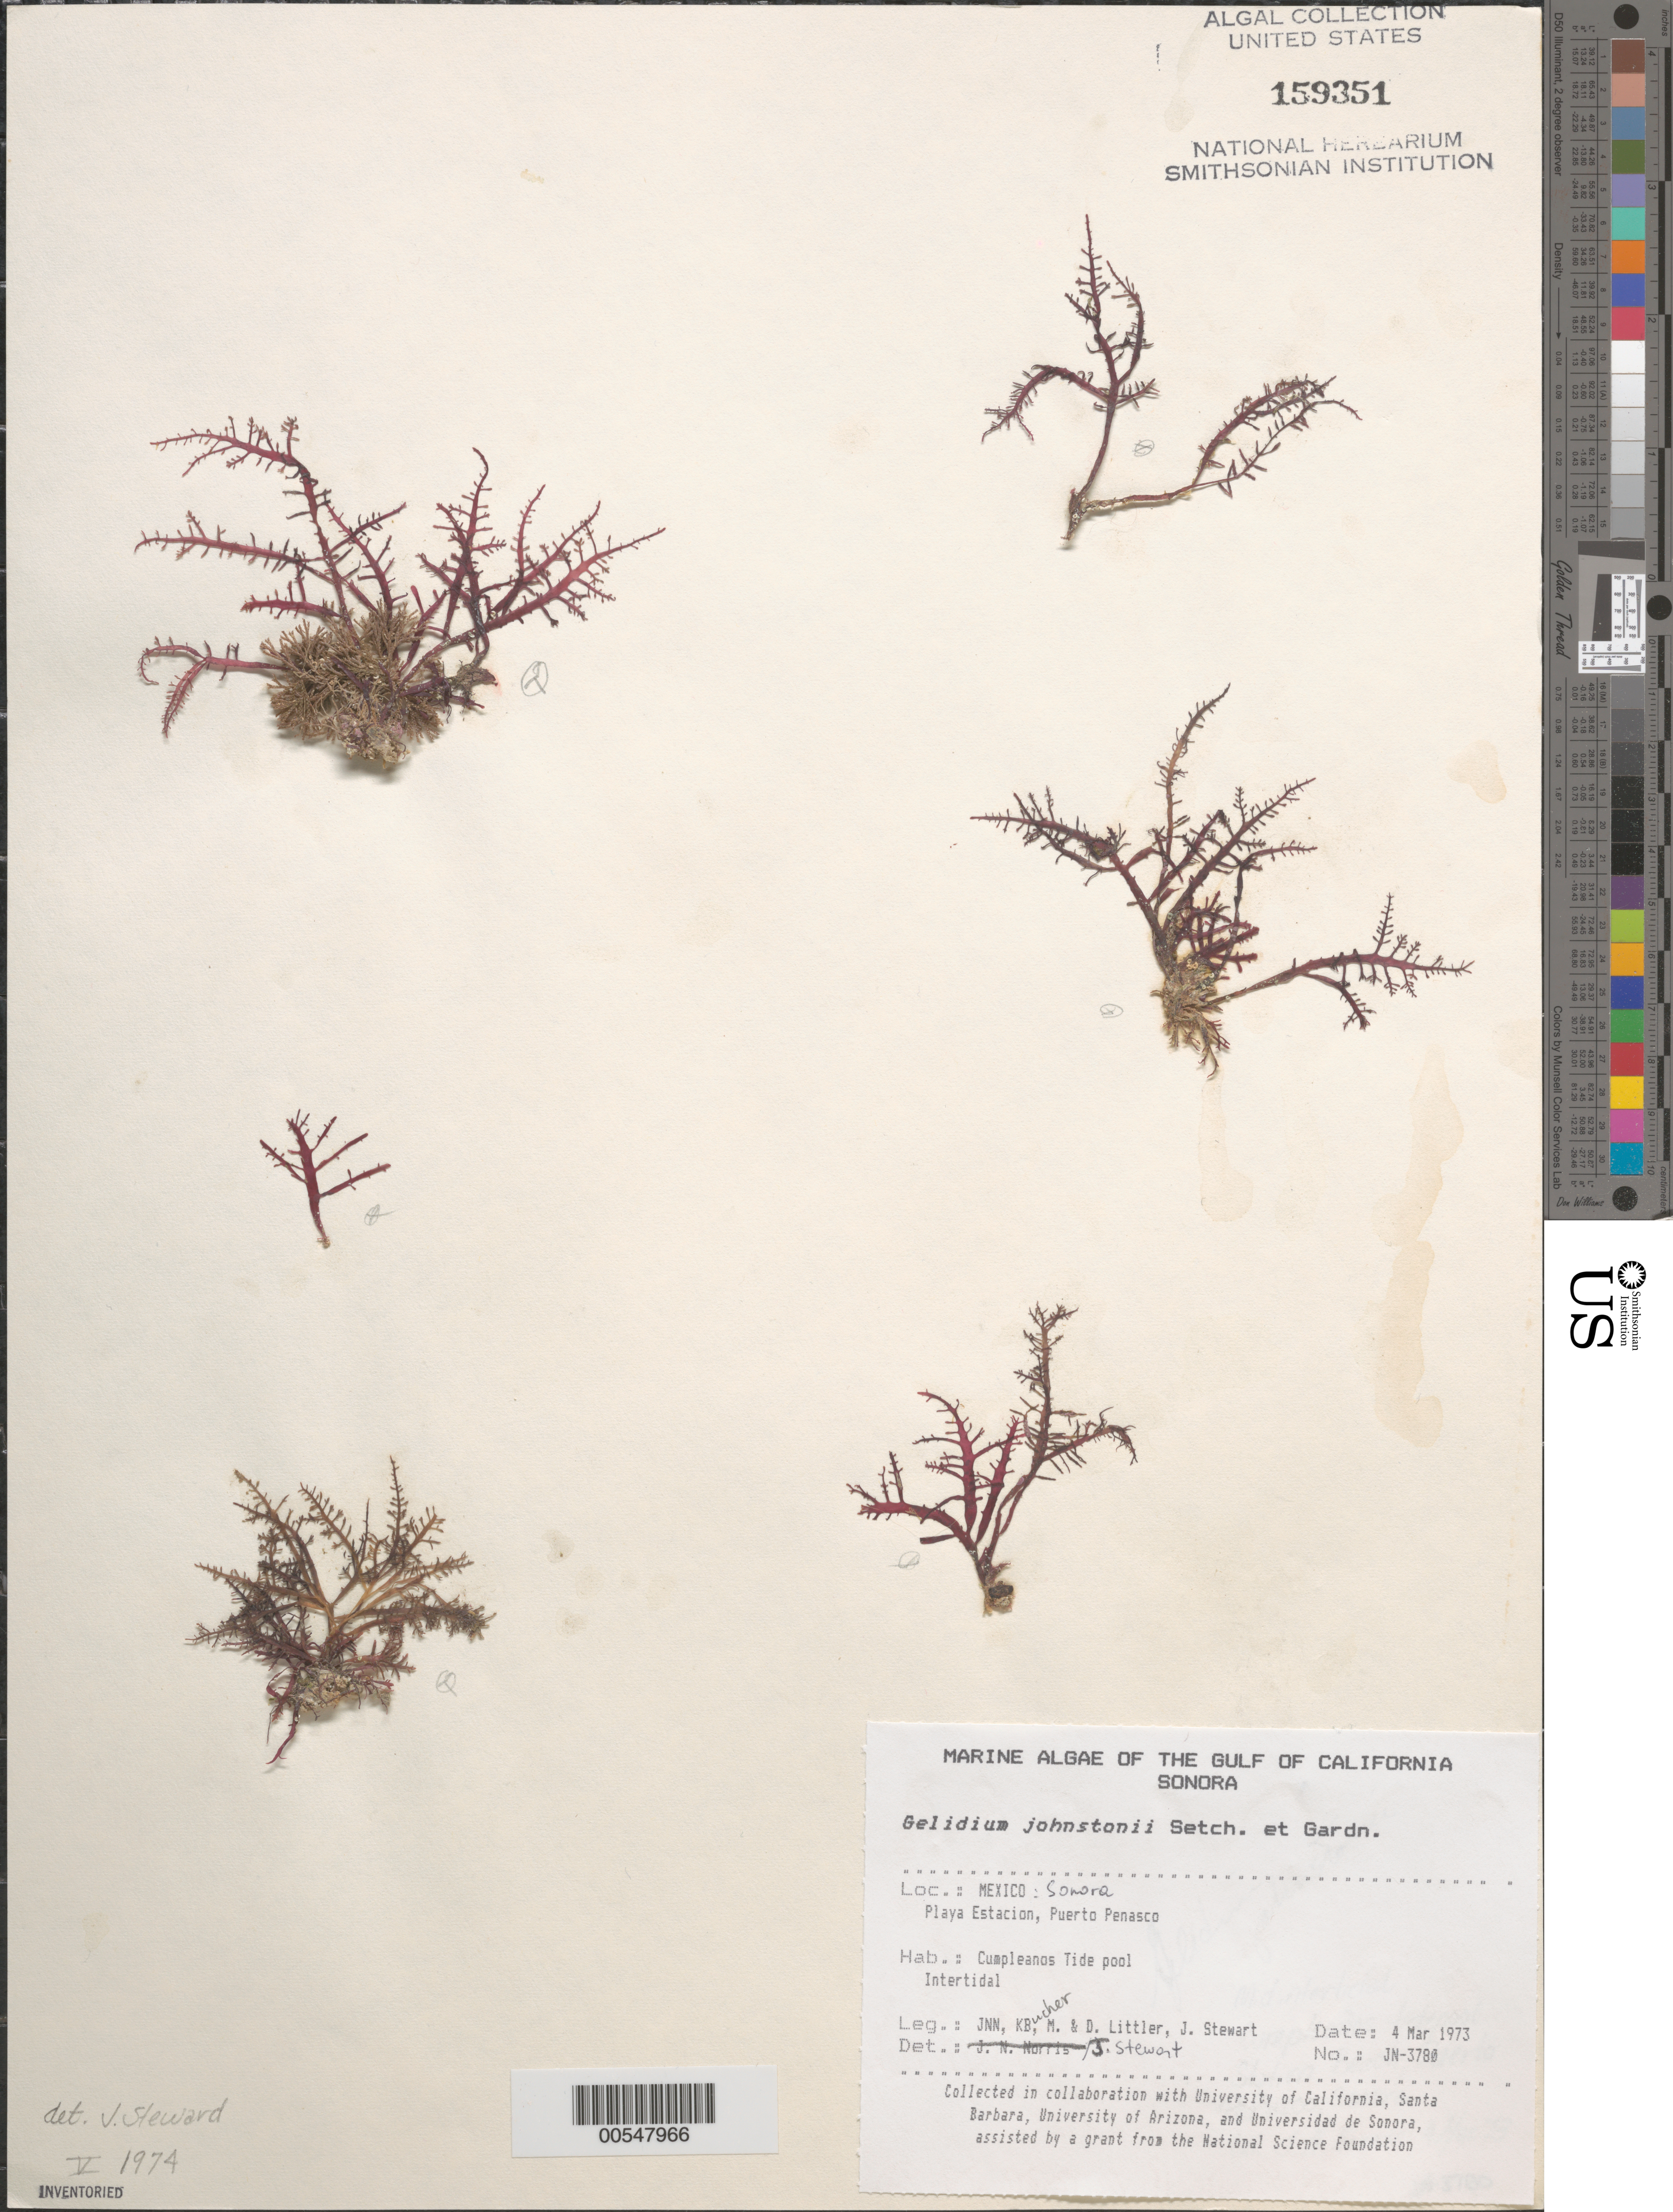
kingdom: Plantae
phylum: Rhodophyta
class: Florideophyceae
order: Gelidiales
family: Gelidiaceae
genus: Gelidium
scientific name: Gelidium johnstonii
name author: Setchell & N.L. Gardner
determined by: Stewart, J.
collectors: J. N. Norris, K. E. Bucher, M. M. Littler, D. S. Littler & J. Stewart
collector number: JN-3780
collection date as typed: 04 Mar 1973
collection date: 1973-03-04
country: Mexico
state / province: Sonora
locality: Playa Estacion, Puerto Penasco, Cumpleanos tide pool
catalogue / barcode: US 159351